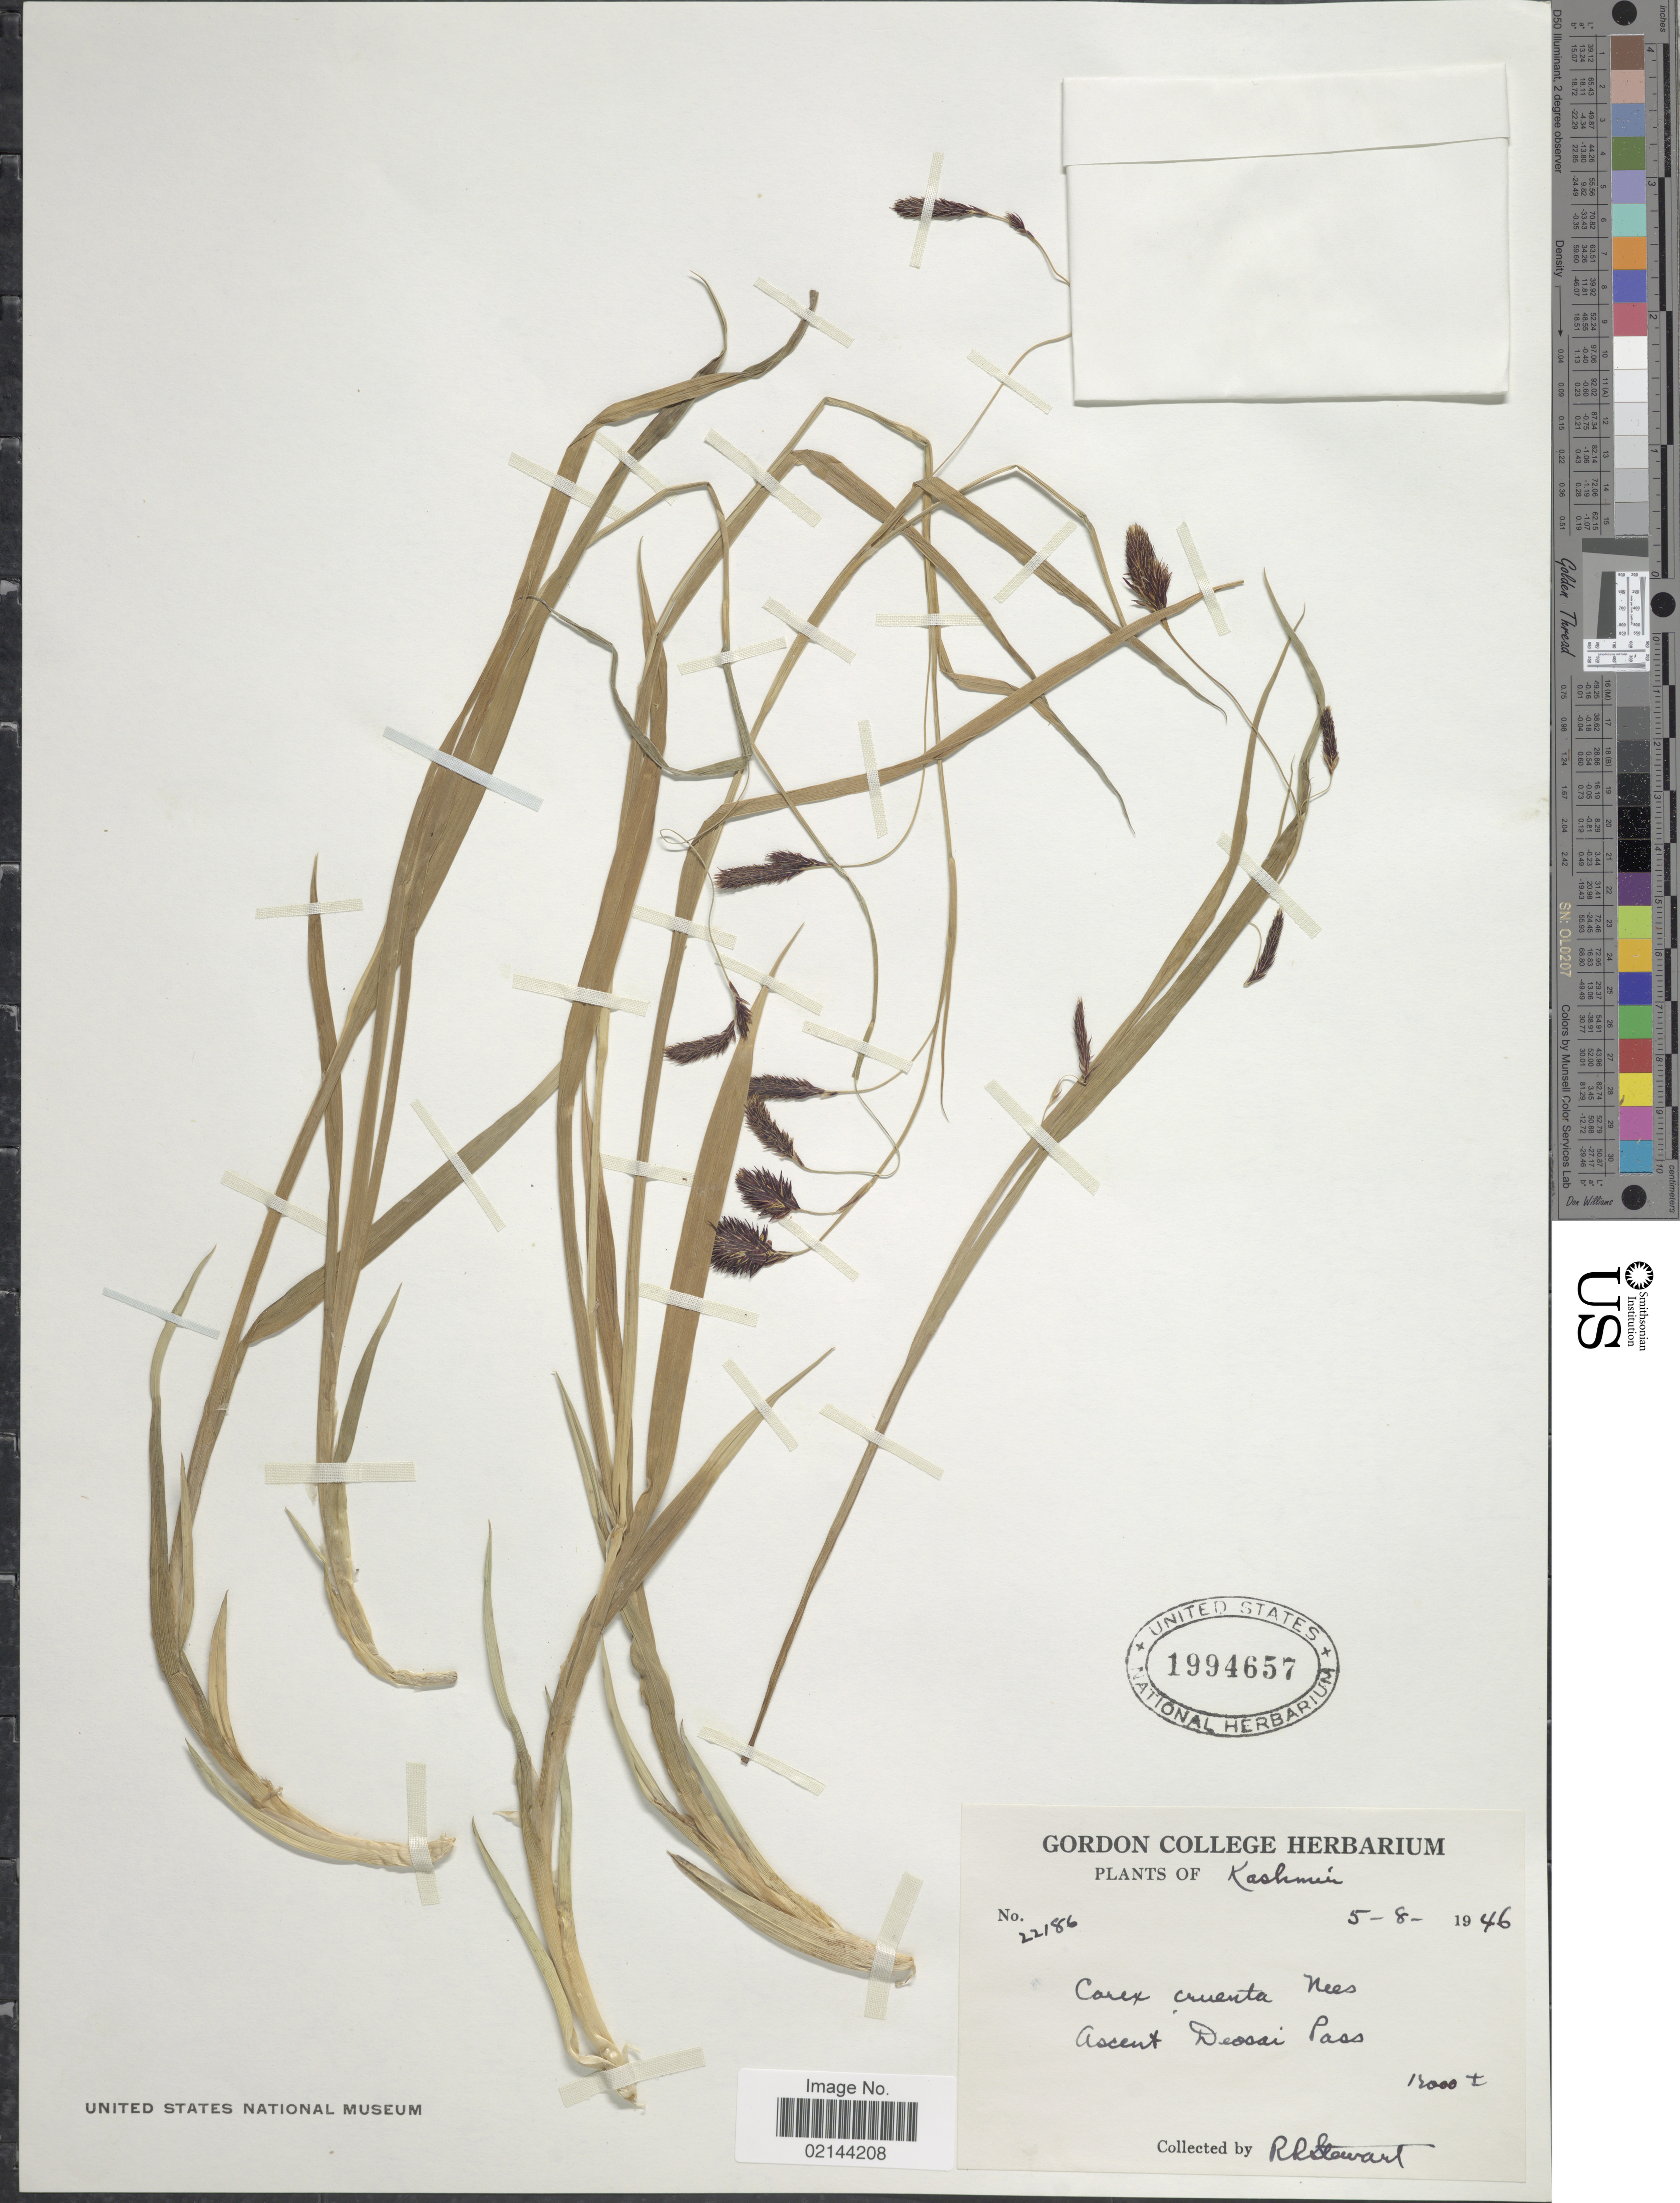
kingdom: Plantae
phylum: Tracheophyta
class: Liliopsida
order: Poales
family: Cyperaceae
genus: Carex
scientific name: Carex cruenta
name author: Nees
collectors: R. R. Stewart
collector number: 22186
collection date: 1946-08-05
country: Pakistan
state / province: Gilgit-Baltistan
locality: Kashmir, Ascent Deosai Pass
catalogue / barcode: US 1994657